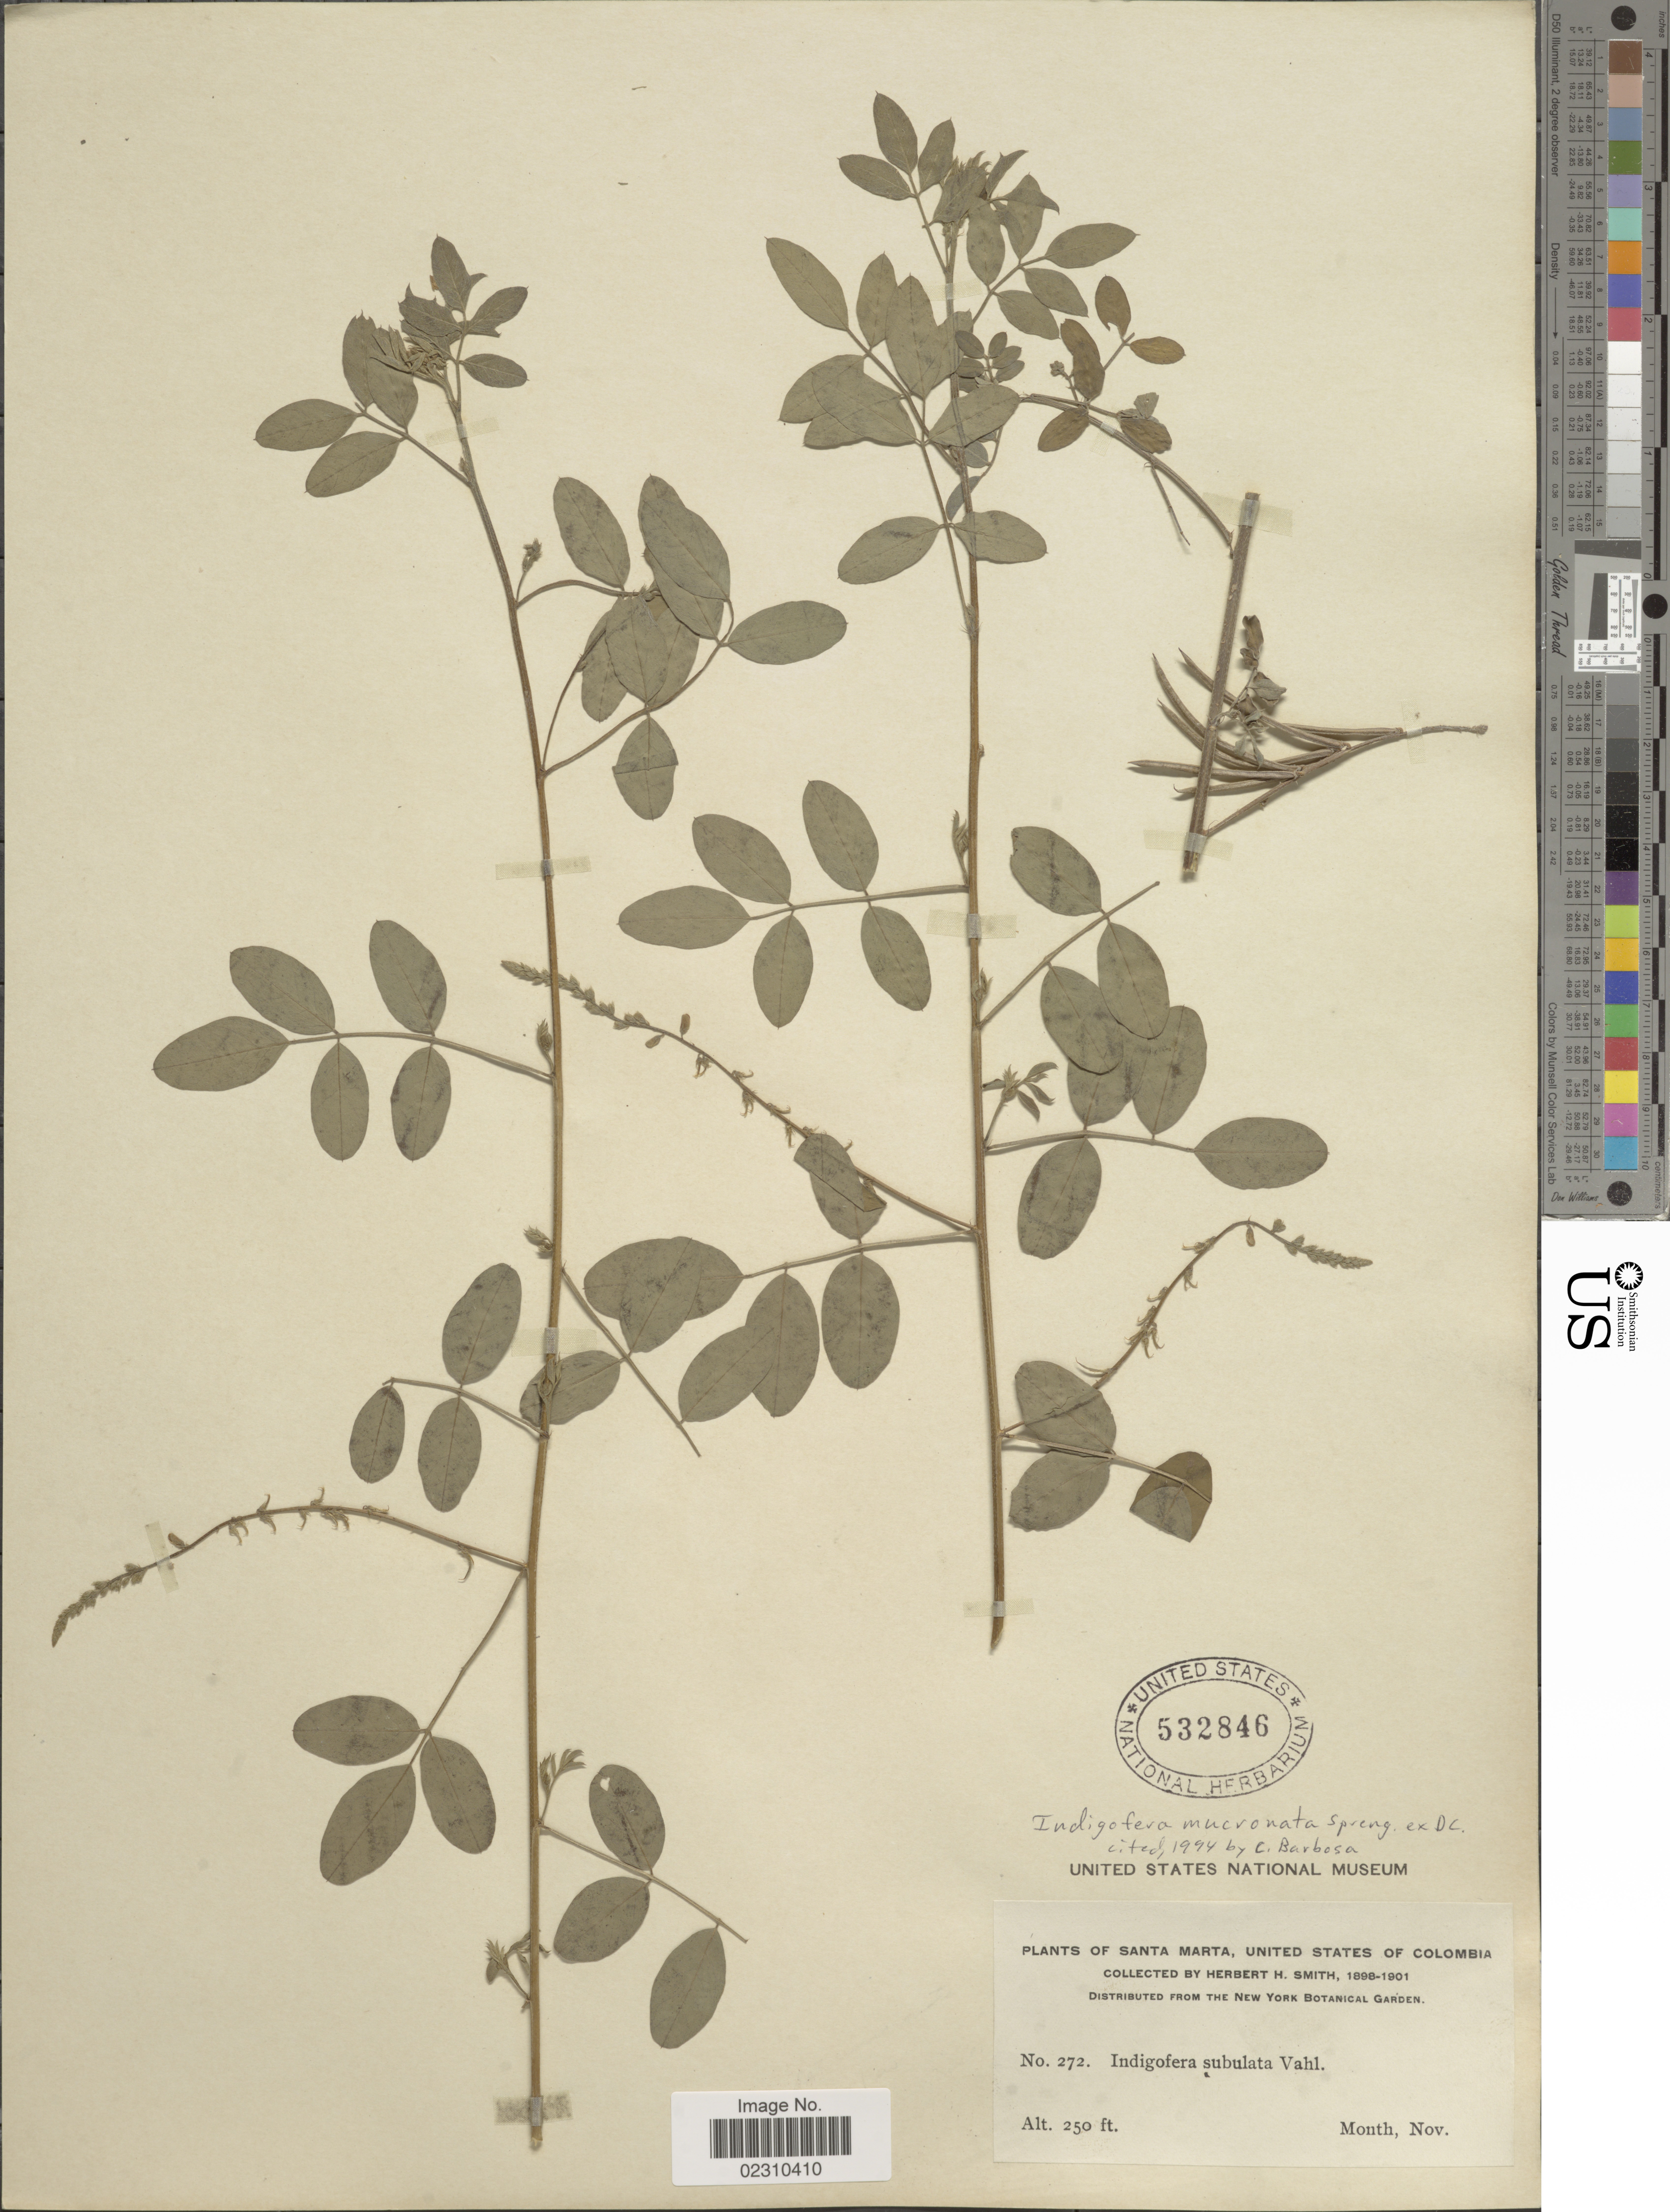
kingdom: Plantae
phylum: Tracheophyta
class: Magnoliopsida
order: Fabales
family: Fabaceae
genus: Indigofera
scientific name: Indigofera mucronata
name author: Lam.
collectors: Herbert H. Smith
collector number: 272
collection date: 1898-11/1901-11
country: Colombia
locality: Santa Marta, United States of Colombia,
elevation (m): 76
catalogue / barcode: US 532846